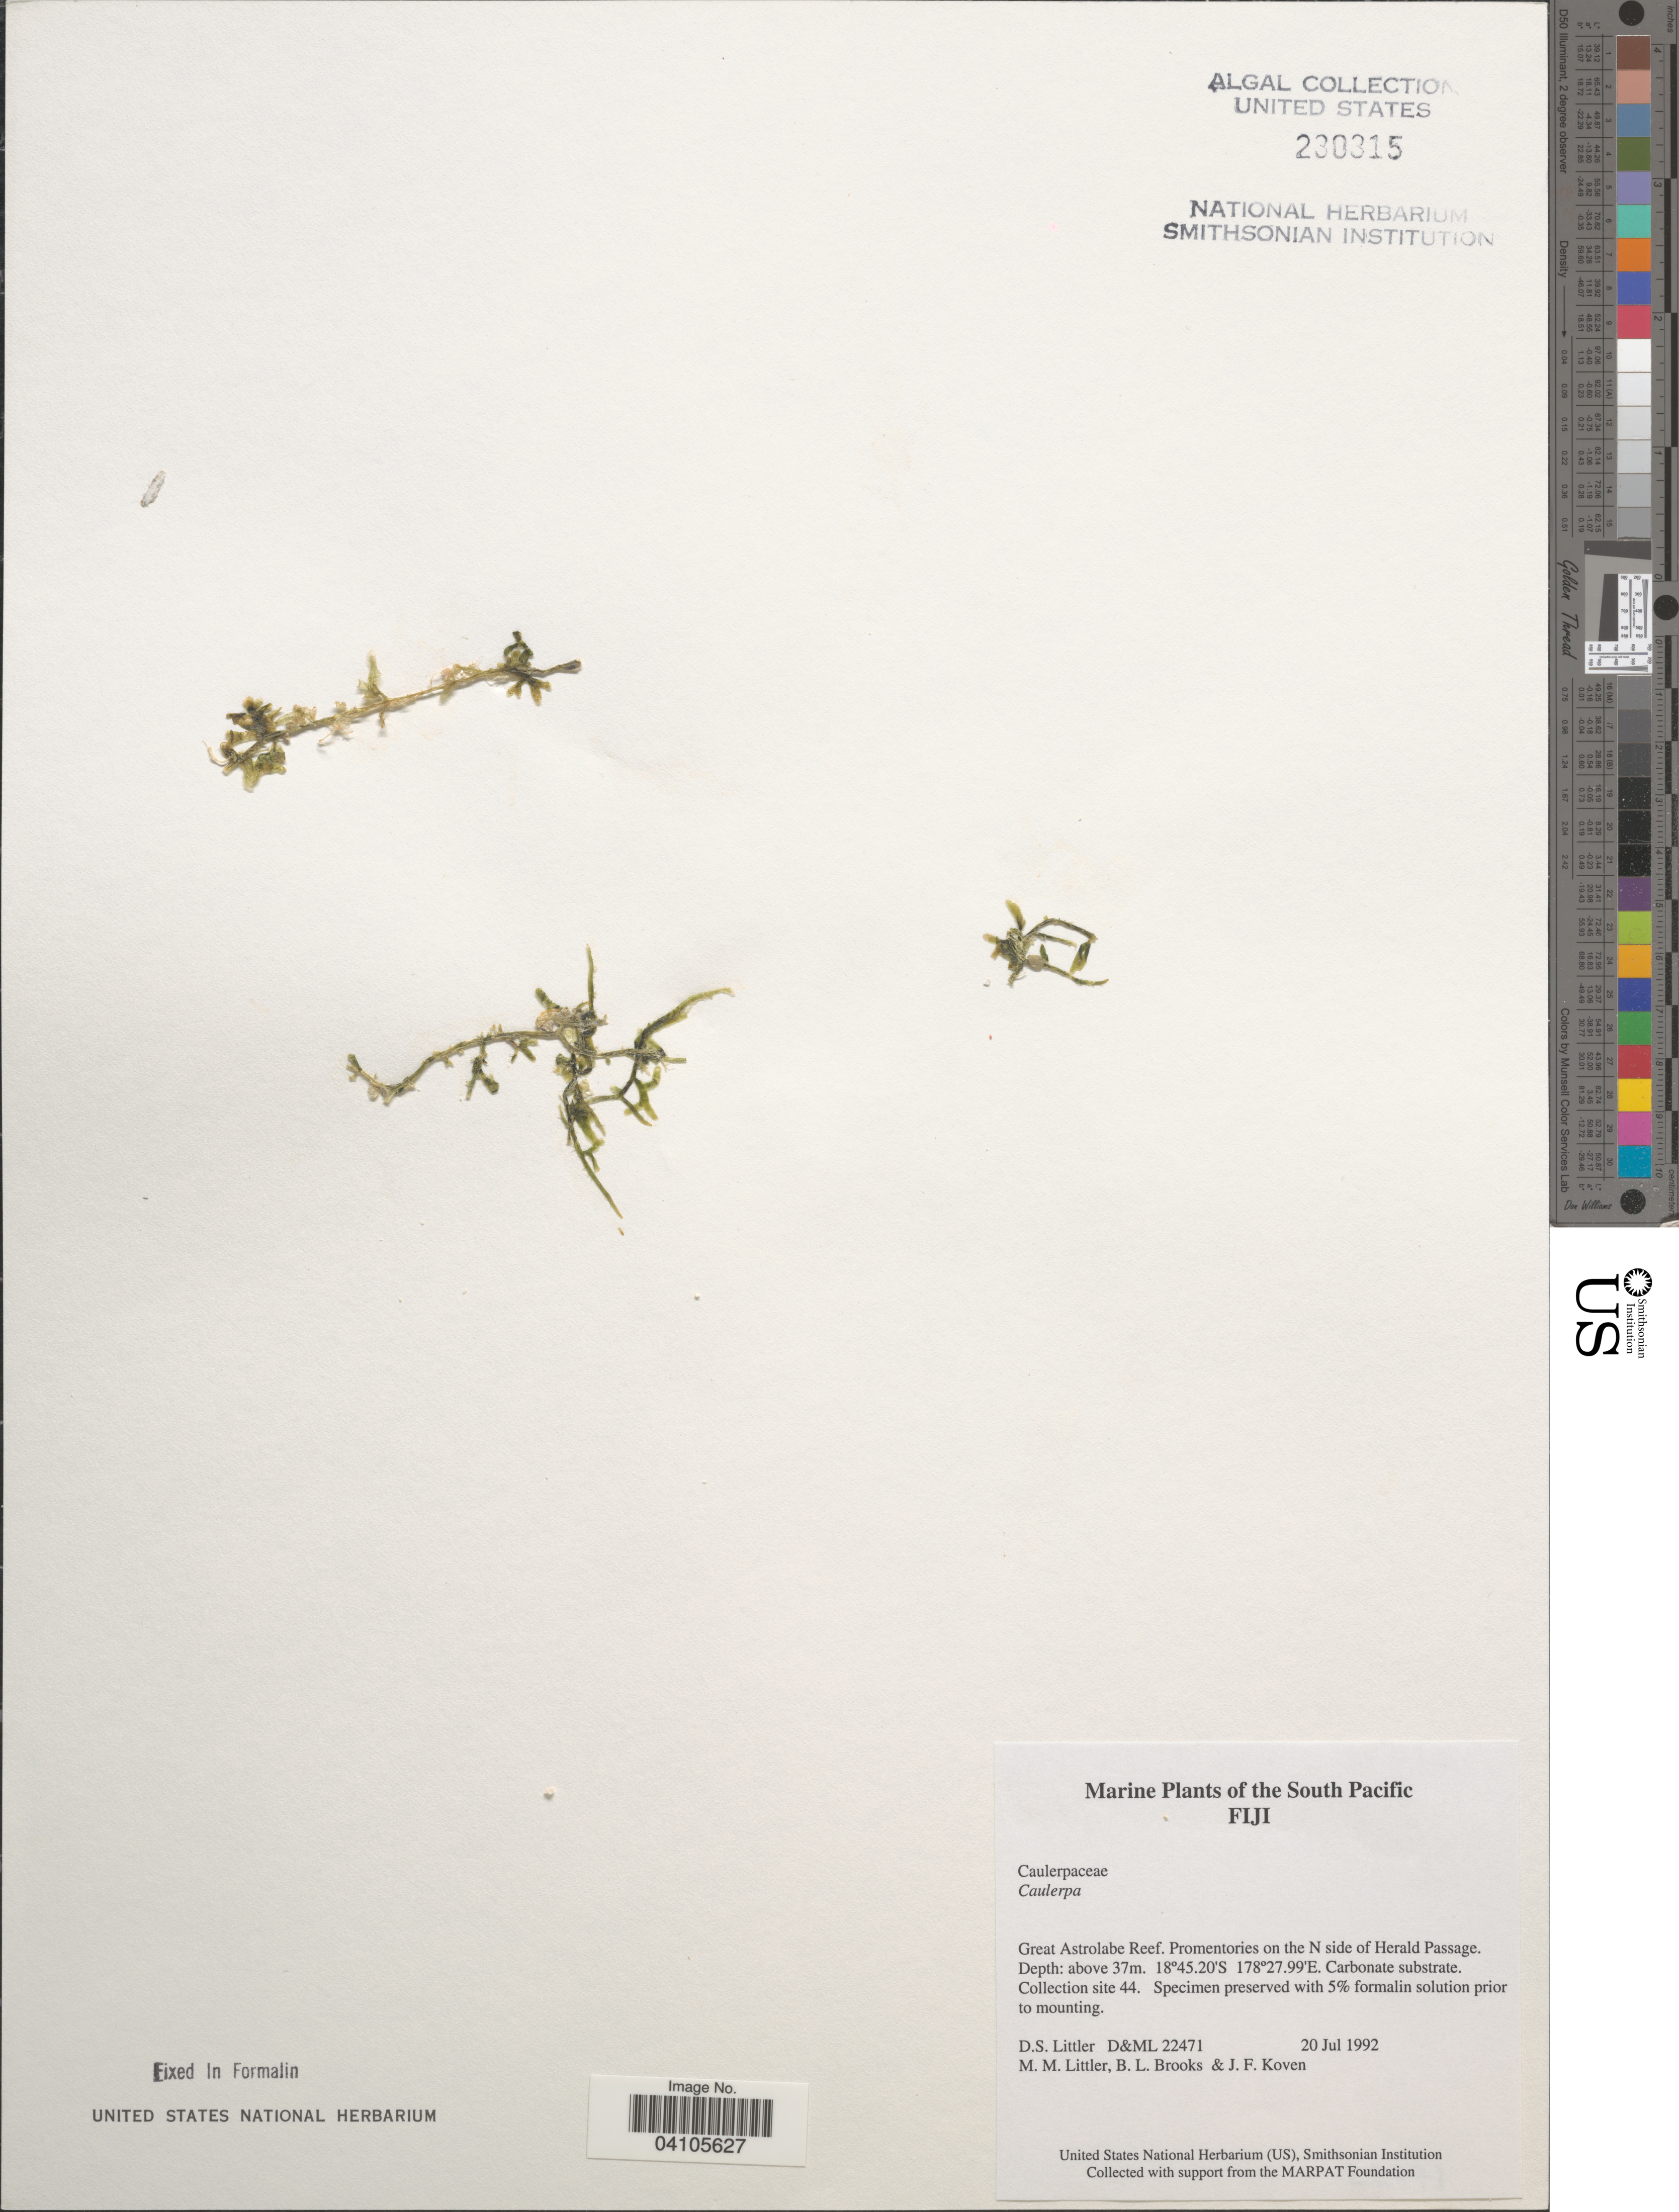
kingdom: Plantae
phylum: Chlorophyta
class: Ulvophyceae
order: Bryopsidales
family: Caulerpaceae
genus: Caulerpa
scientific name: Caulerpa sp.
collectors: D. S. Littler, B. Brooks & J. Koven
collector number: D&ML 22471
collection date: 1992-07-20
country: Fiji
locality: The South Pacific. Great Astrolabe Reef. Promentories on the N side of Herald Passage. Site 44.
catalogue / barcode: US 230315